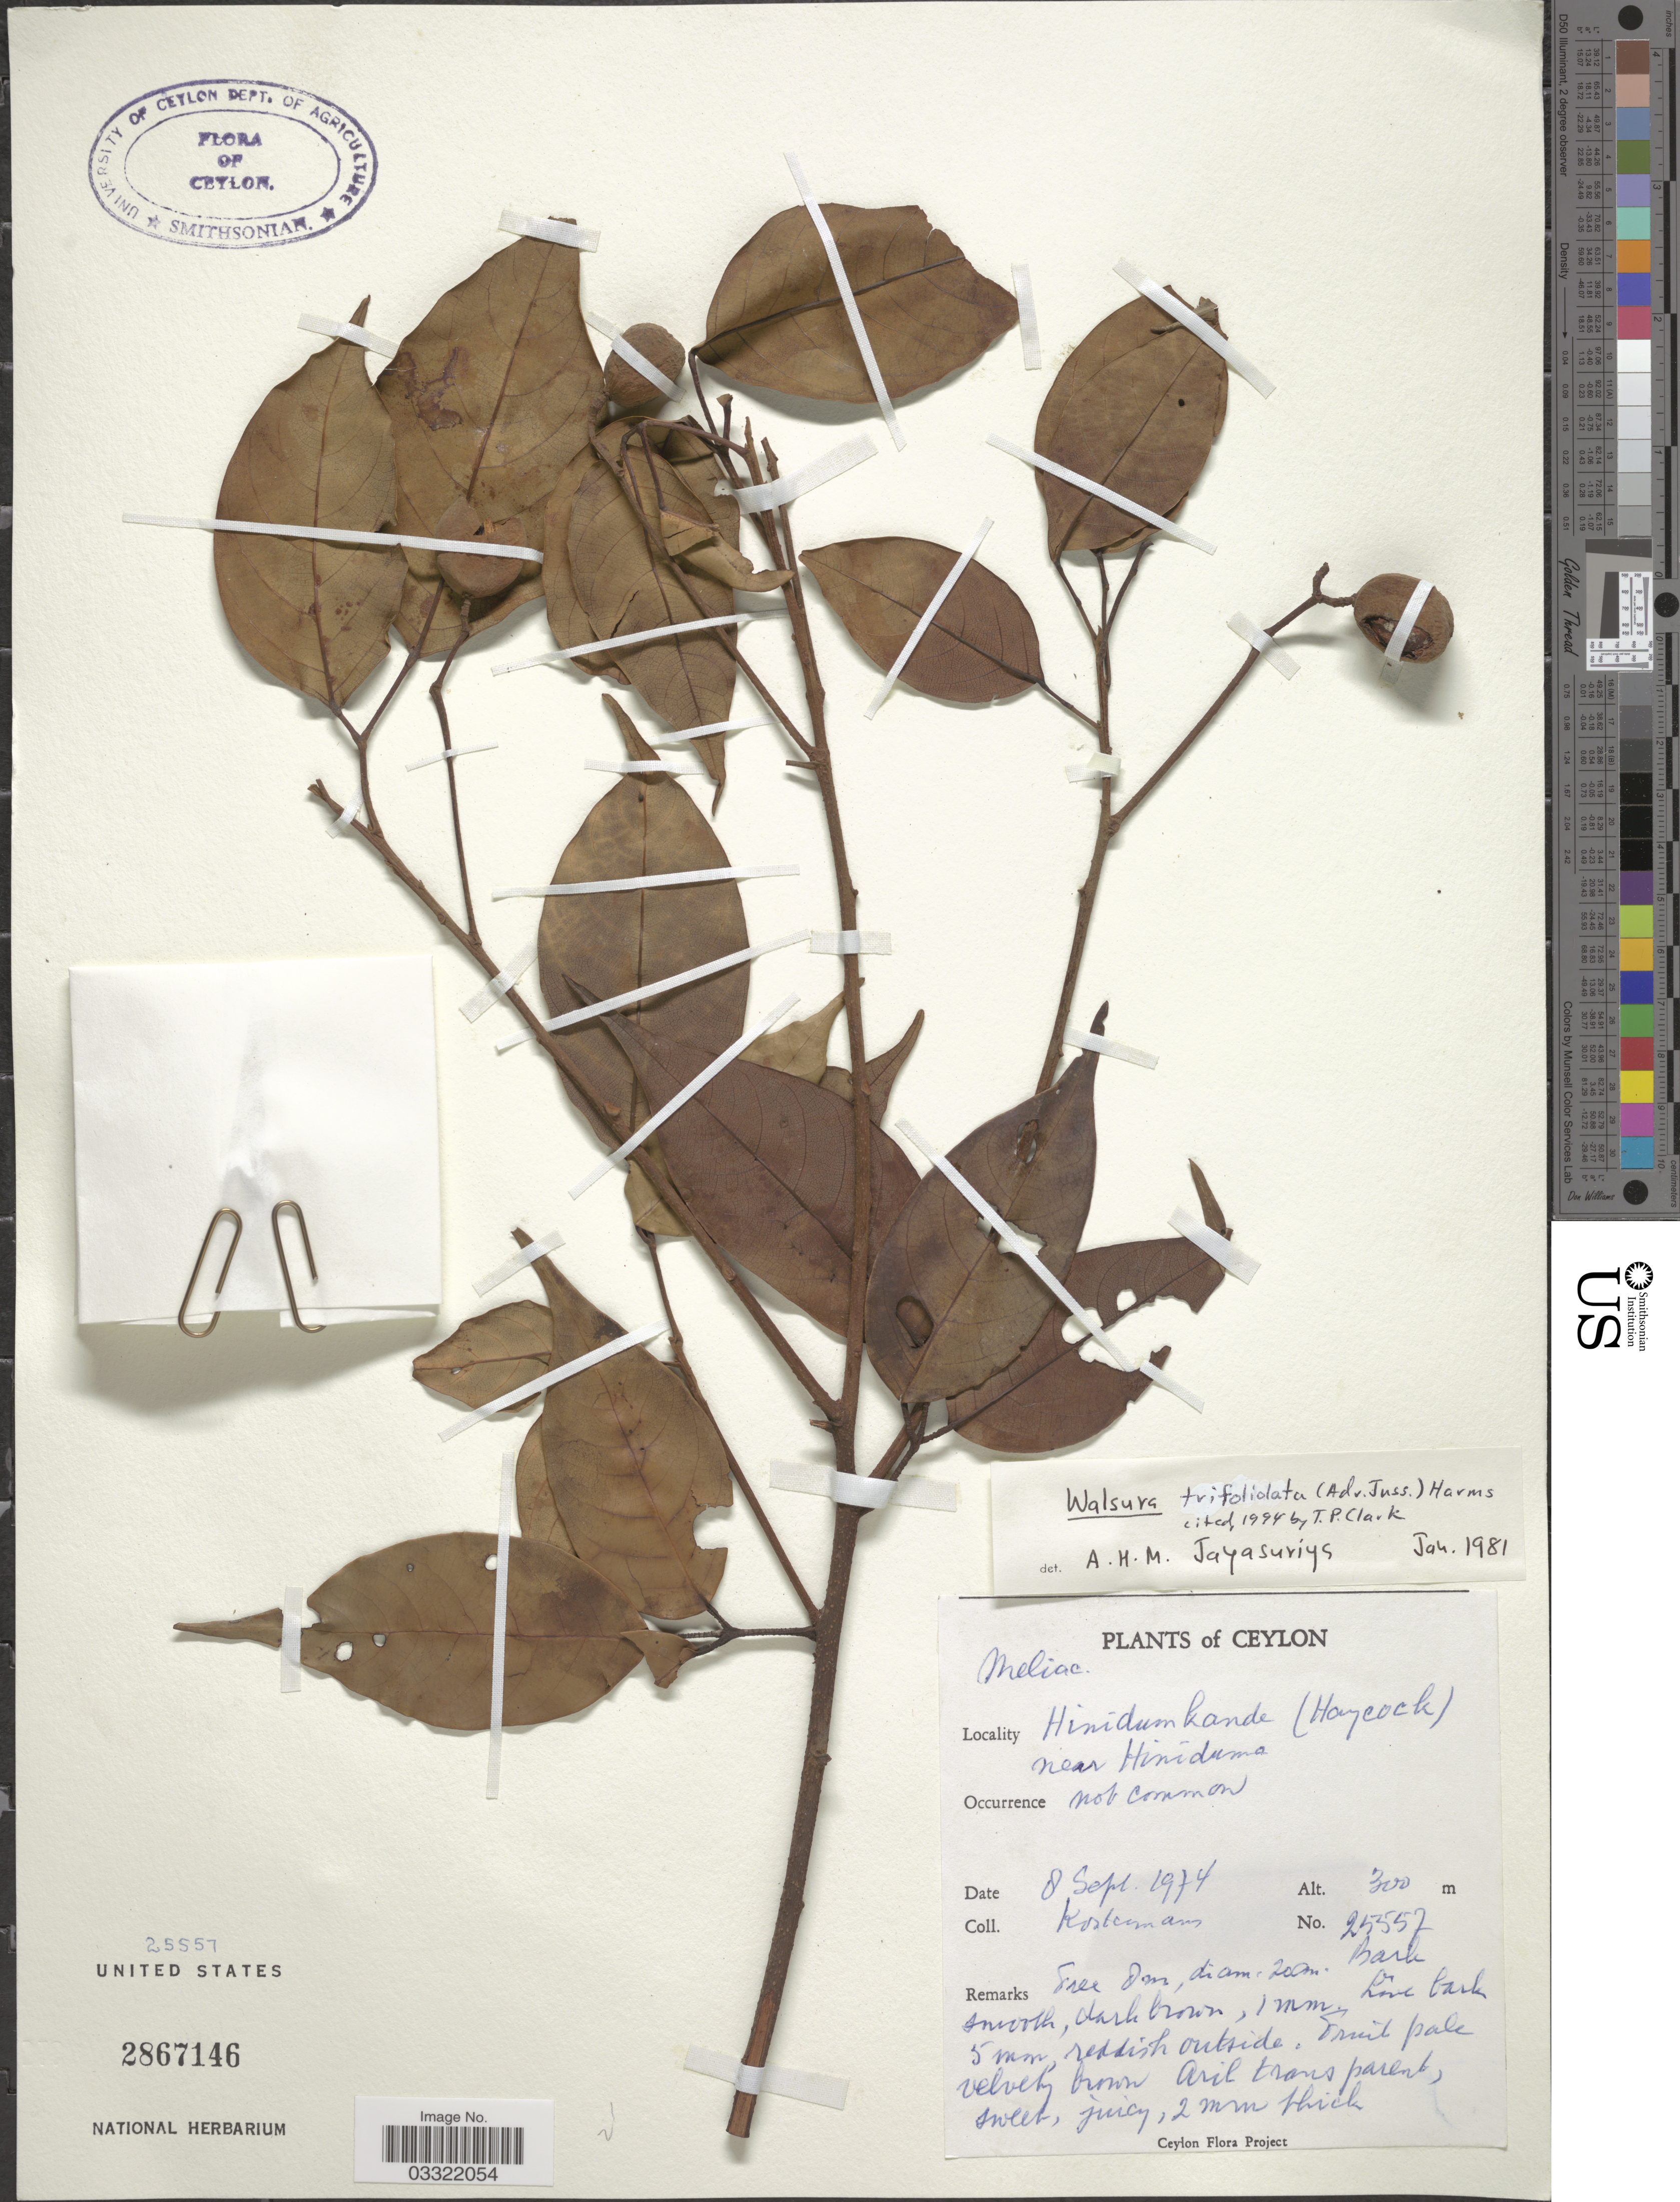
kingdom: Plantae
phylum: Tracheophyta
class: Magnoliopsida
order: Sapindales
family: Meliaceae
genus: Walsura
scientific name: Walsura trifoliolata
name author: (A. Juss.) Harms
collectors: Kostermans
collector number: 25557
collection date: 1974-09-08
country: Sri Lanka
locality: Ceylon, Hinidumkande (Haycock) near Hiniduma.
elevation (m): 300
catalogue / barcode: US 2867146